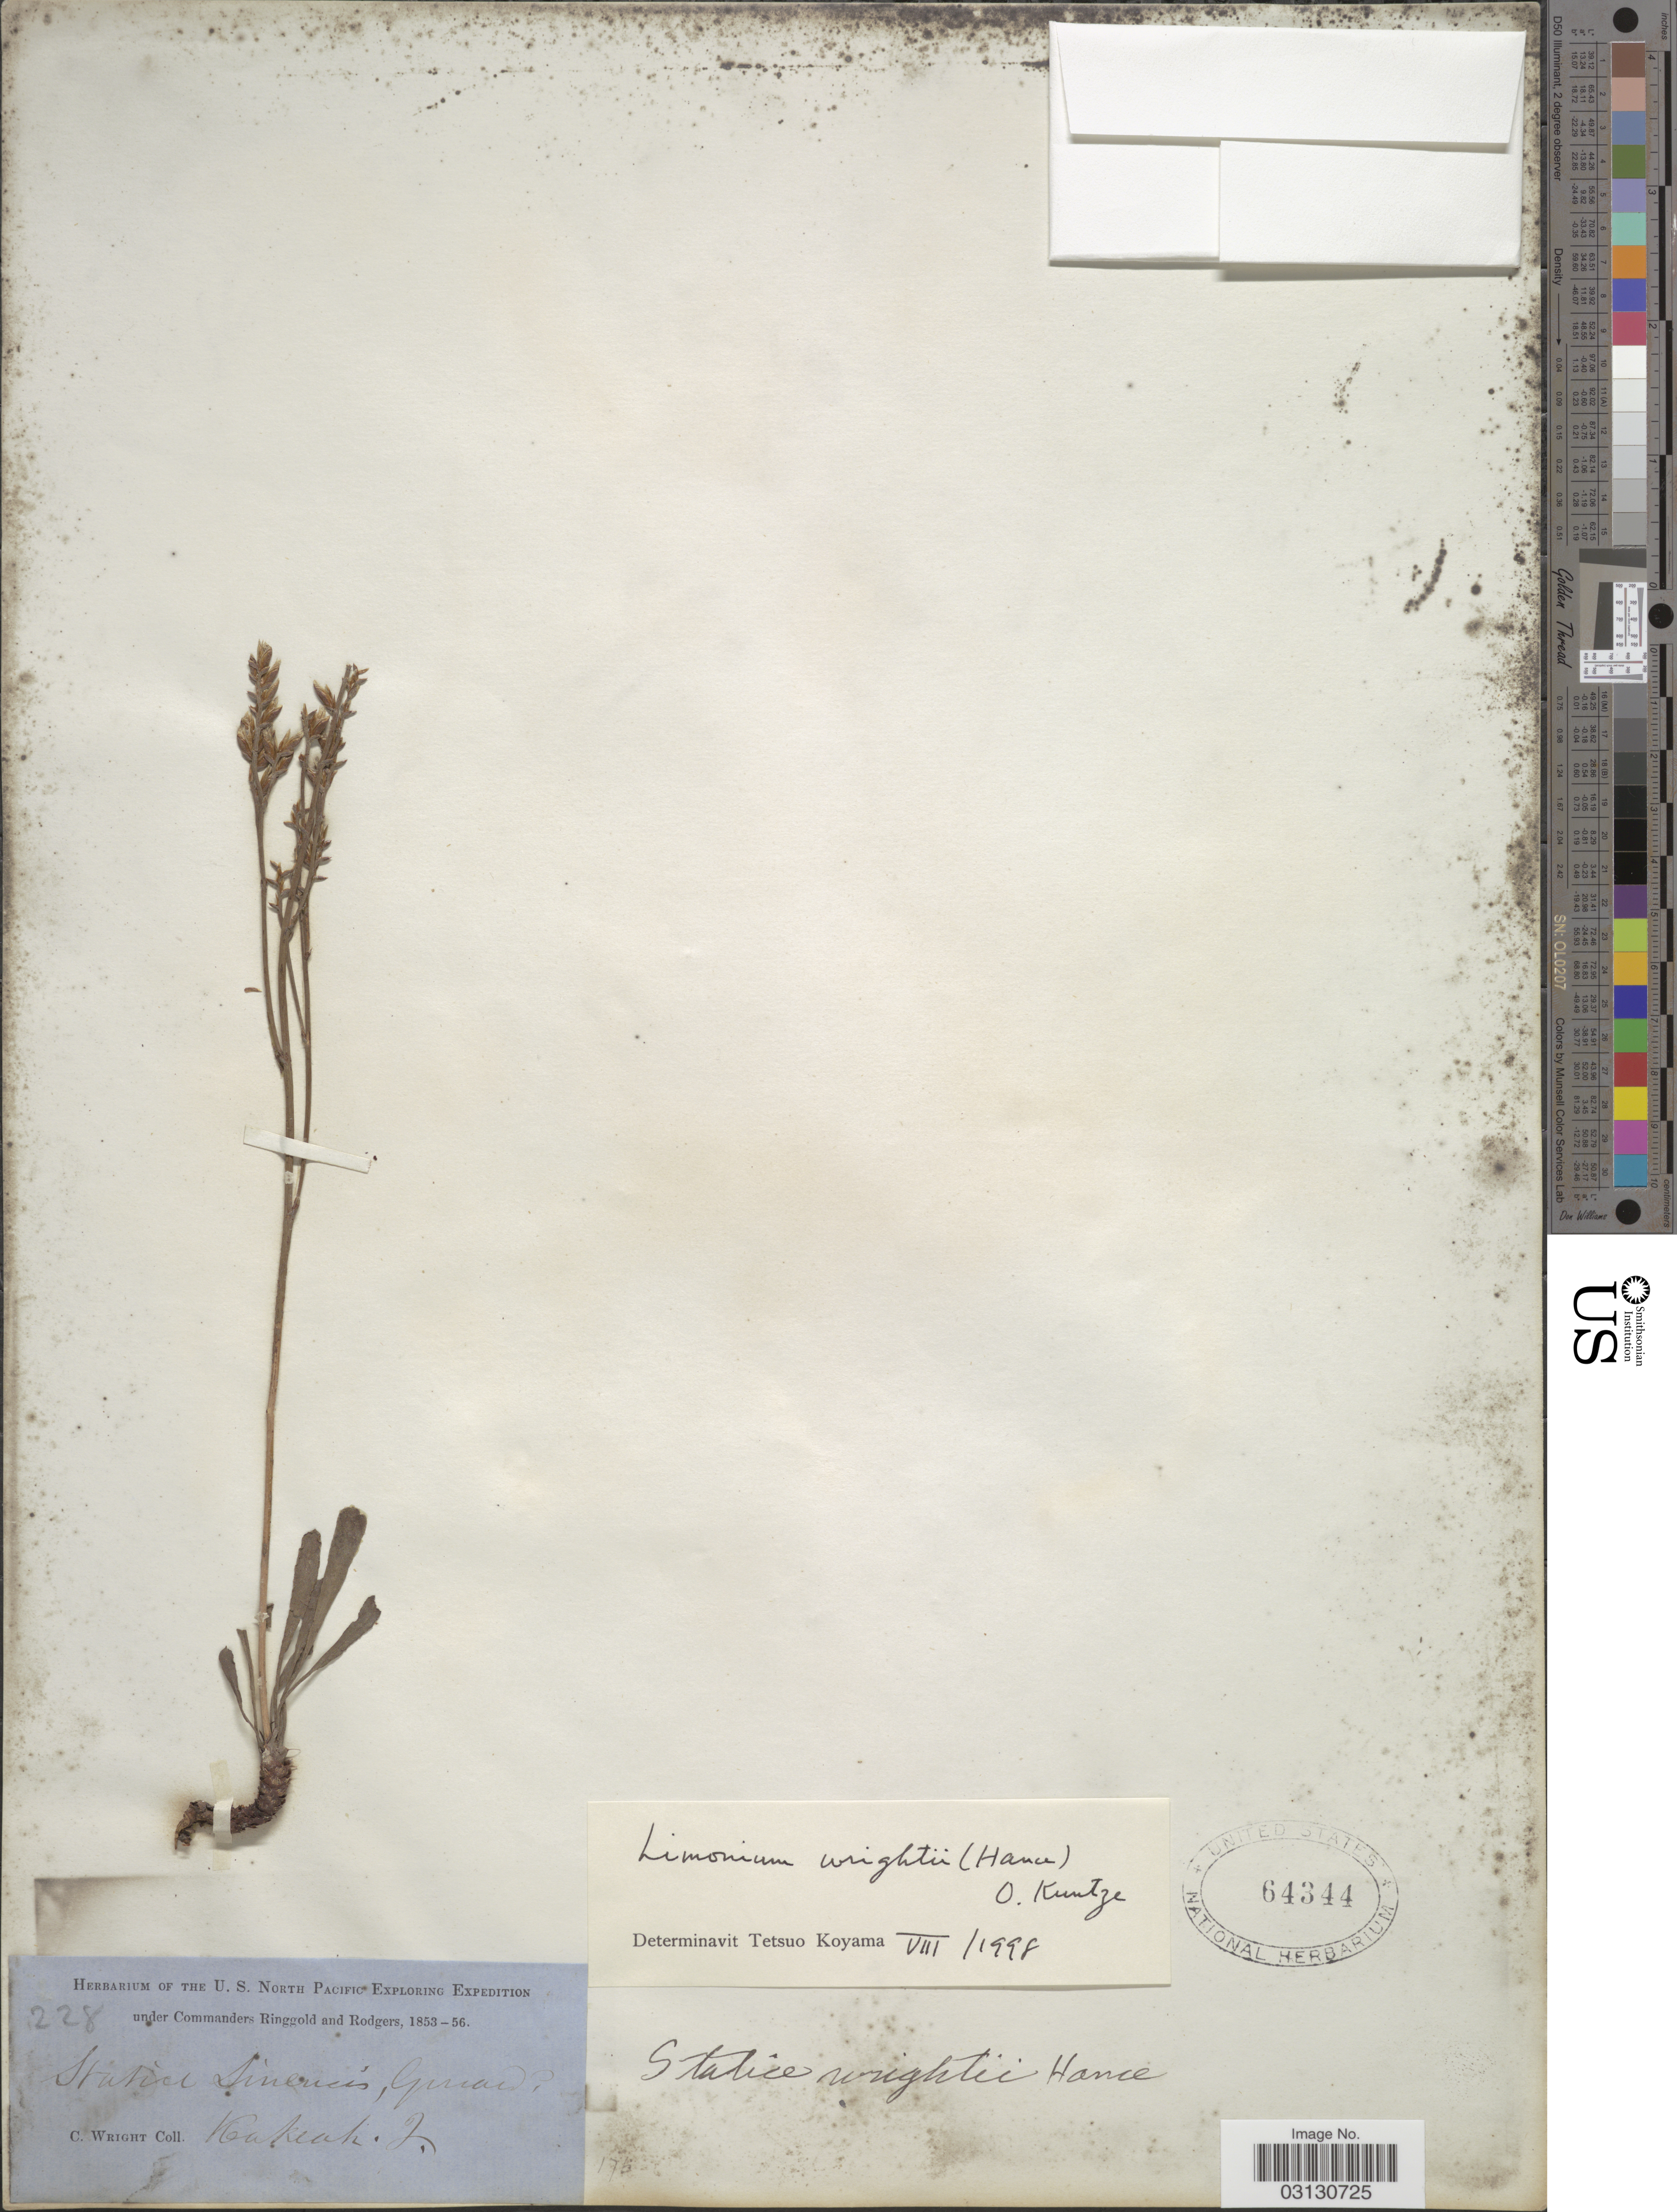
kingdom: Plantae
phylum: Tracheophyta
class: Magnoliopsida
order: Caryophyllales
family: Plumbaginaceae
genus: Limonium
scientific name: Limonium wrightii var. wrightii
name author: (Hance) Kuntze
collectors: C. Wright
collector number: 228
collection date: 1853/1856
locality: Kakeak [interpreted] I.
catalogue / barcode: US 64344